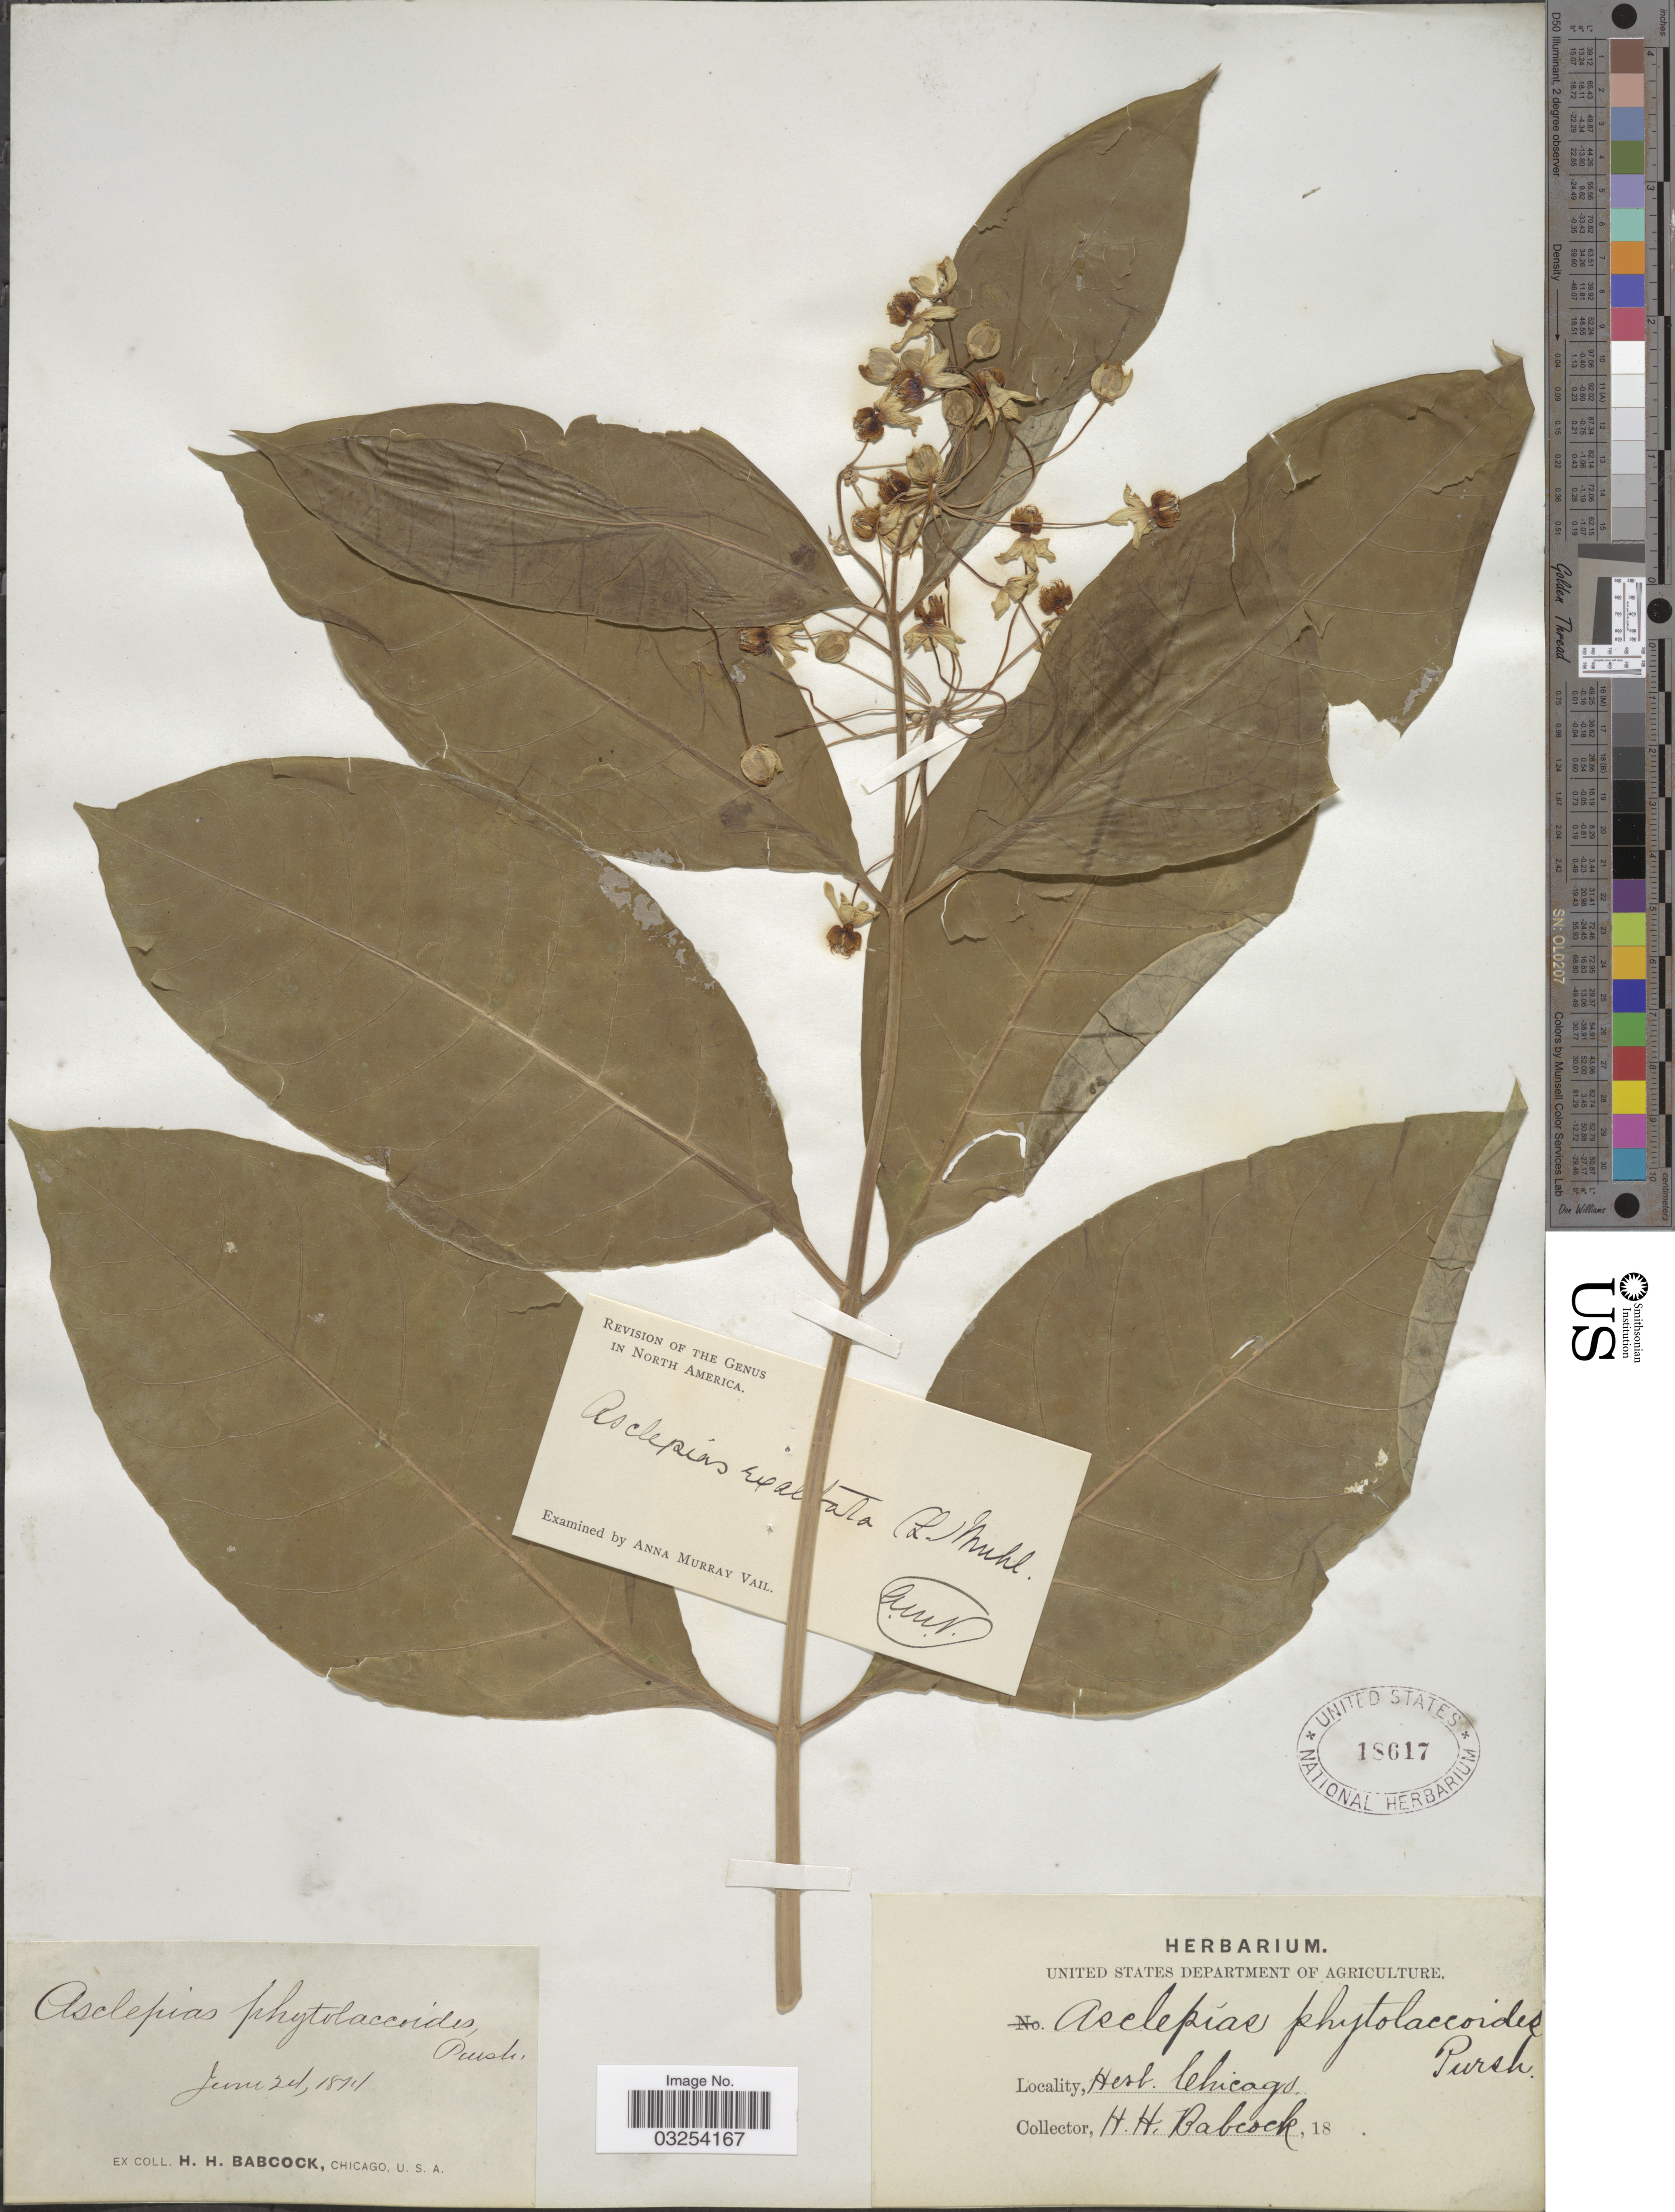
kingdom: Plantae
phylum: Tracheophyta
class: Magnoliopsida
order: Gentianales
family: Apocynaceae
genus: Asclepias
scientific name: Asclepias exaltata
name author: Muhl.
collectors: H. Babcock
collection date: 1874-06-24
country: United States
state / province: Illinois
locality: Herb. Chicago.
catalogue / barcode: US 18617